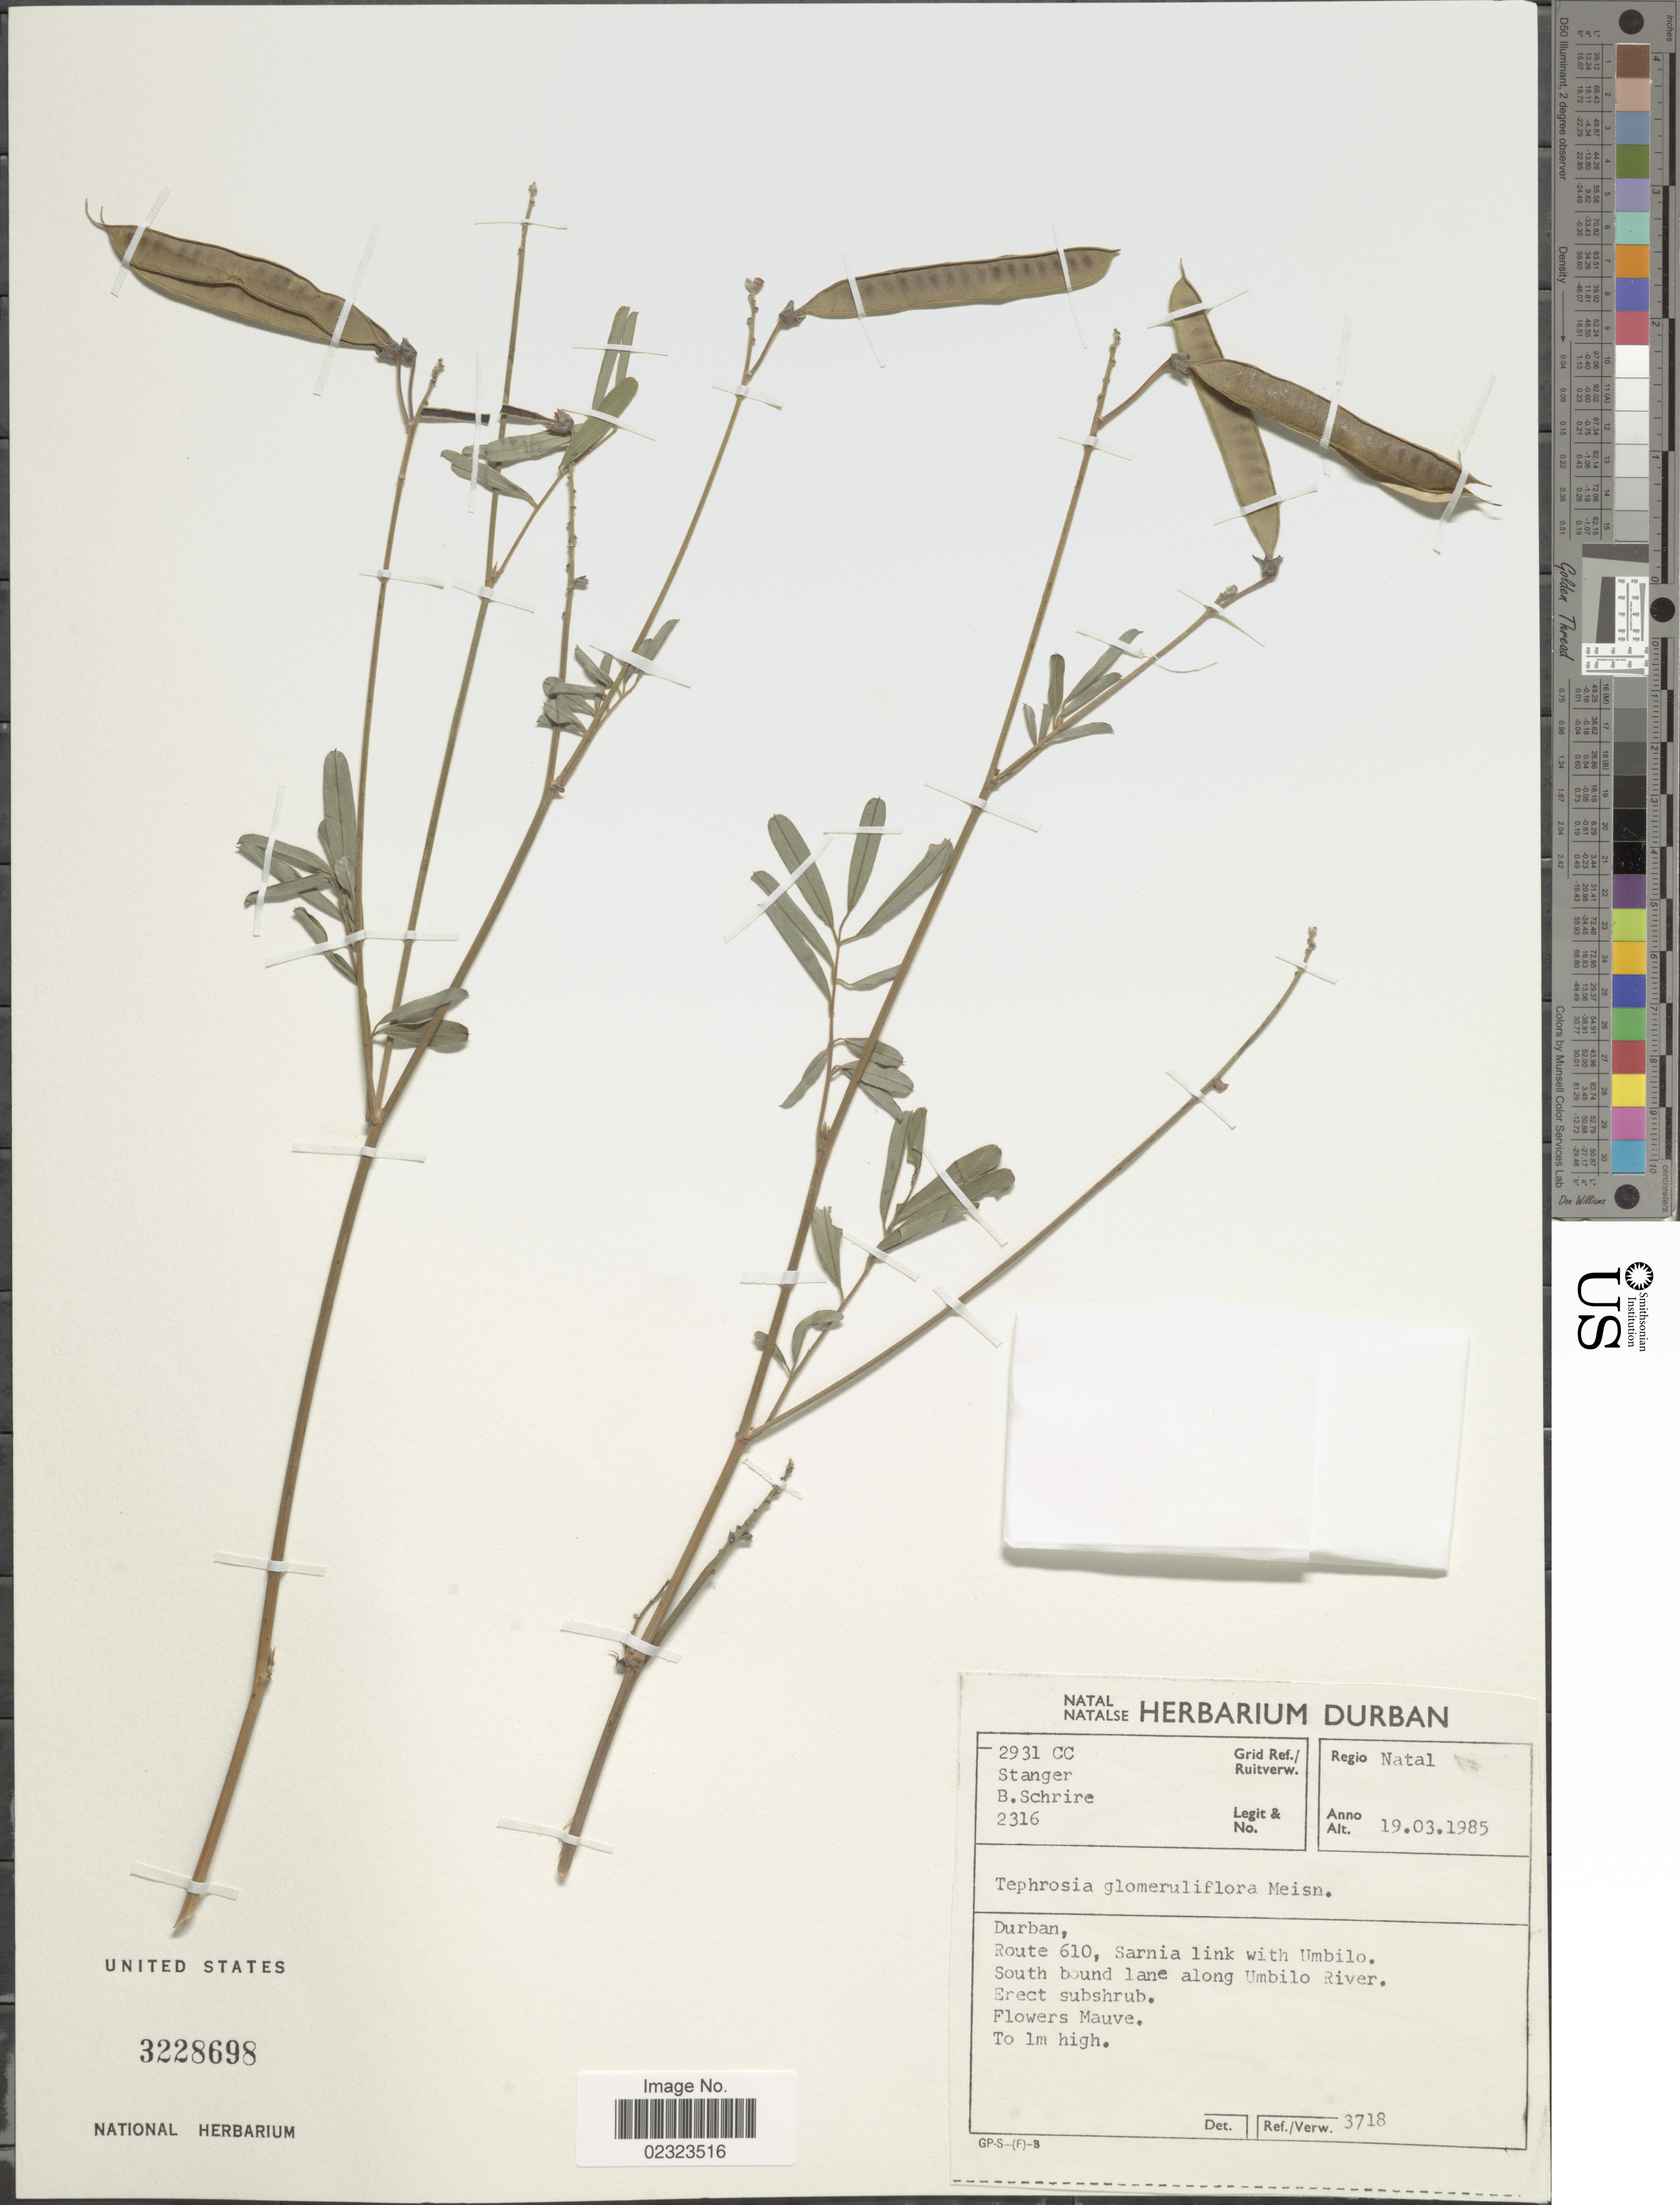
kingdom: Plantae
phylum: Tracheophyta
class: Magnoliopsida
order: Fabales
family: Fabaceae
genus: Tephrosia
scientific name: Tephrosia glomeruliflora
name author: Meisn.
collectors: Stanger & B. Schrire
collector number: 2316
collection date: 1985-03-19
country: South Africa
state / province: KwaZulu-Natal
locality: Natal, Durban, Route 610, Sarnia link with Umbilo, south bound along Umbilo River.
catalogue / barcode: US 3228698